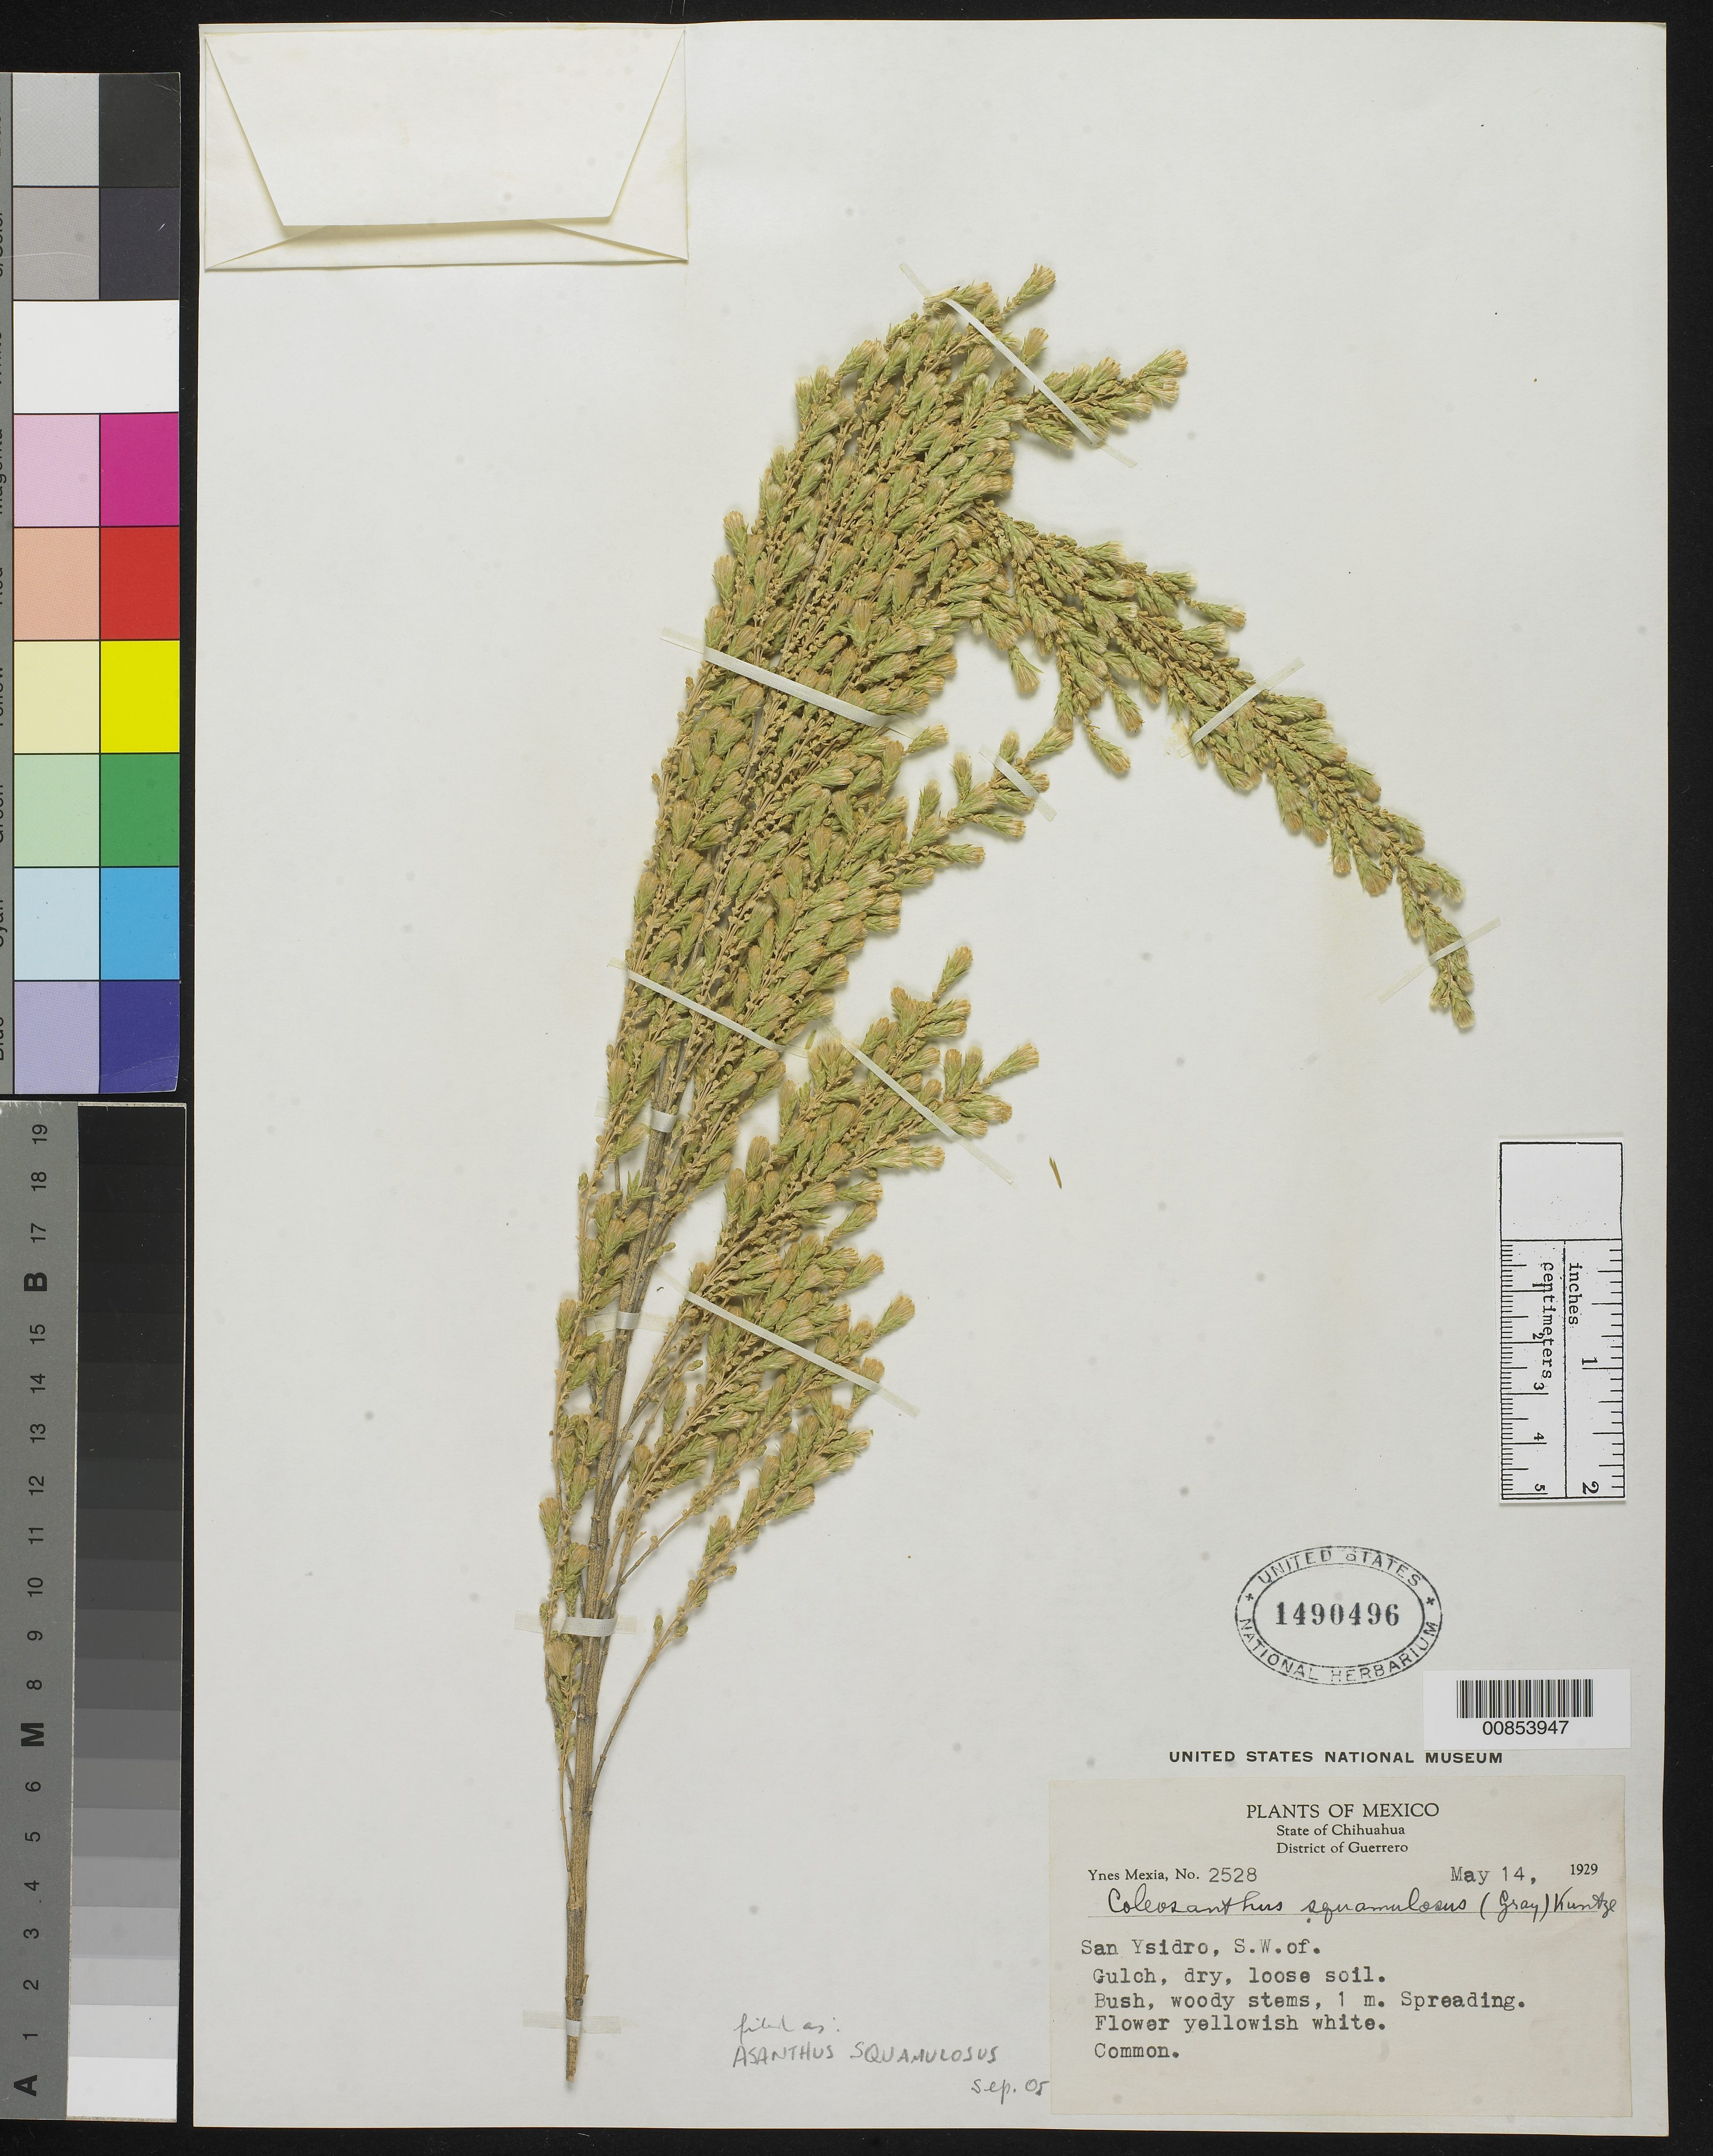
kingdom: Plantae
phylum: Tracheophyta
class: Magnoliopsida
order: Asterales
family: Asteraceae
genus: Asanthus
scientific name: Asanthus squamulosus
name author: (A. Gray) R.M. King & H. Rob.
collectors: Y. Mexia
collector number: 2528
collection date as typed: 14 May 1929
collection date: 1929-05-14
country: Mexico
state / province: Chihuahua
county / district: Guerrero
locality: S.W. of San Ysidro.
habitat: Gulch, dry, loose soil.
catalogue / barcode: US 1490496